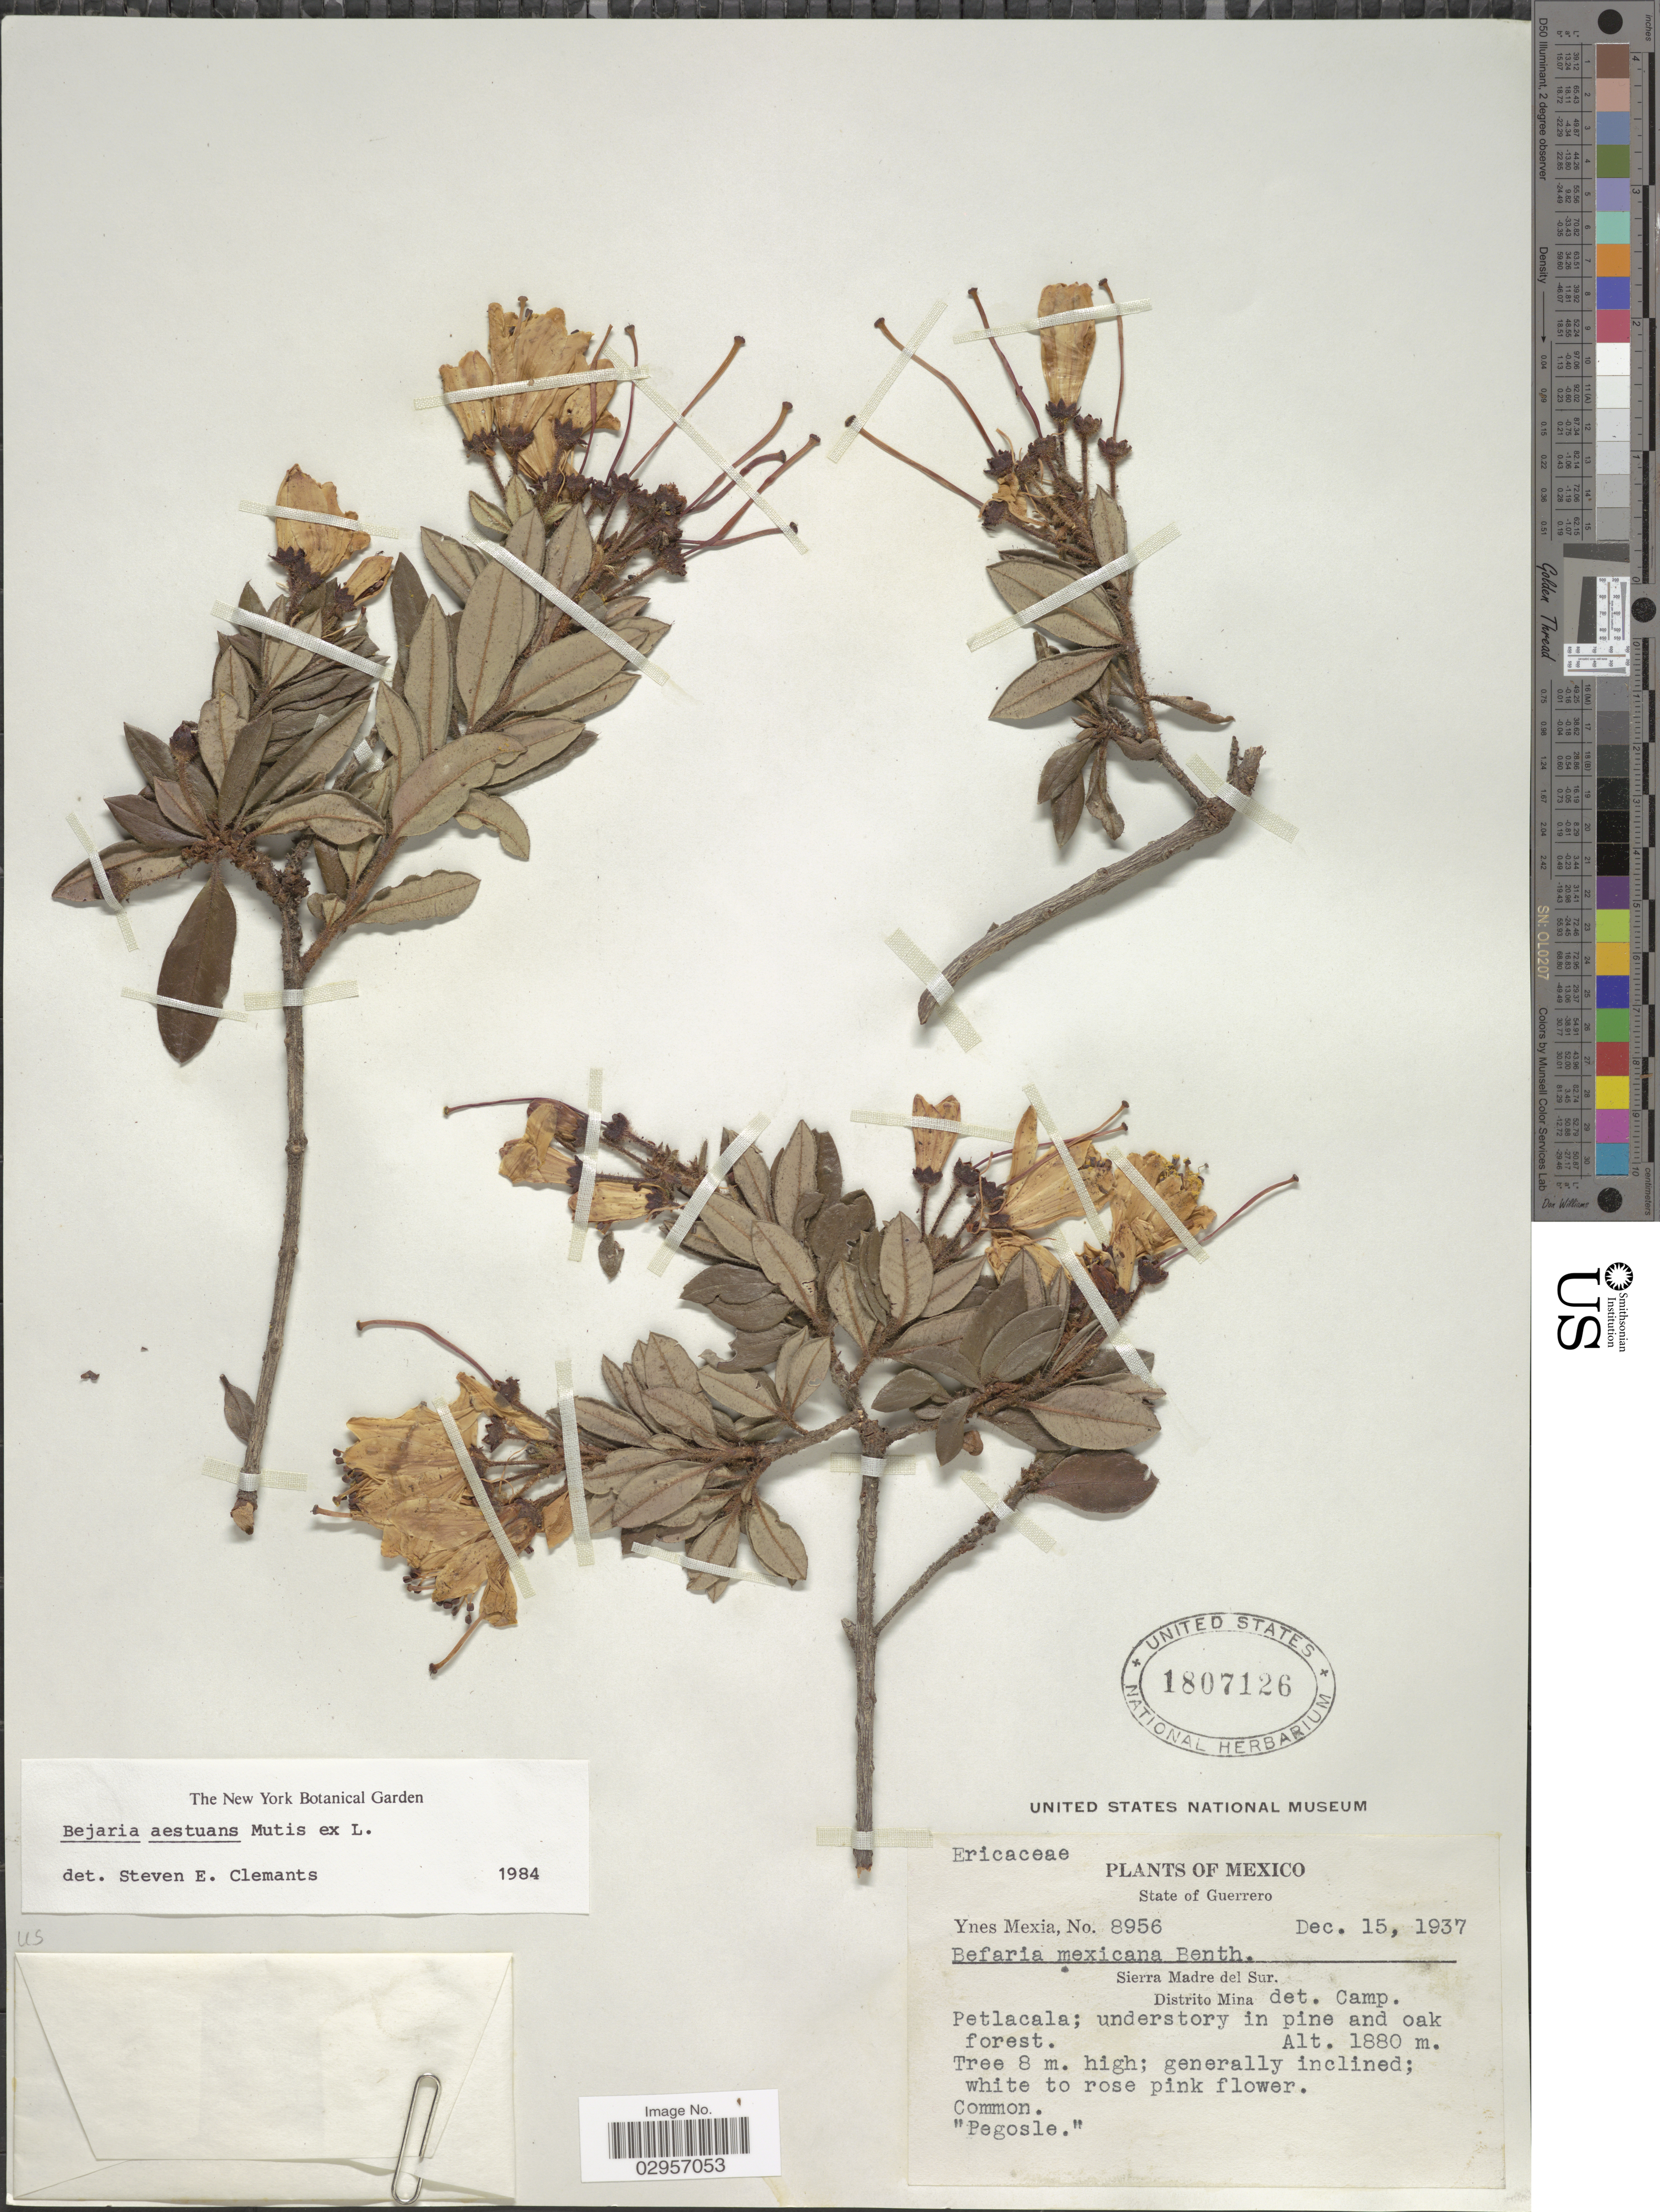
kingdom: Plantae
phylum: Tracheophyta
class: Magnoliopsida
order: Ericales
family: Ericaceae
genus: Befaria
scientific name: Befaria aestuans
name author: Mutis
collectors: Y. Mexia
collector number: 8956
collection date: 1937-12-15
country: Mexico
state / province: Guerrero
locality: Sierra Madre del Sur, Distrito Mina.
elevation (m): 1880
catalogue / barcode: US 1807126